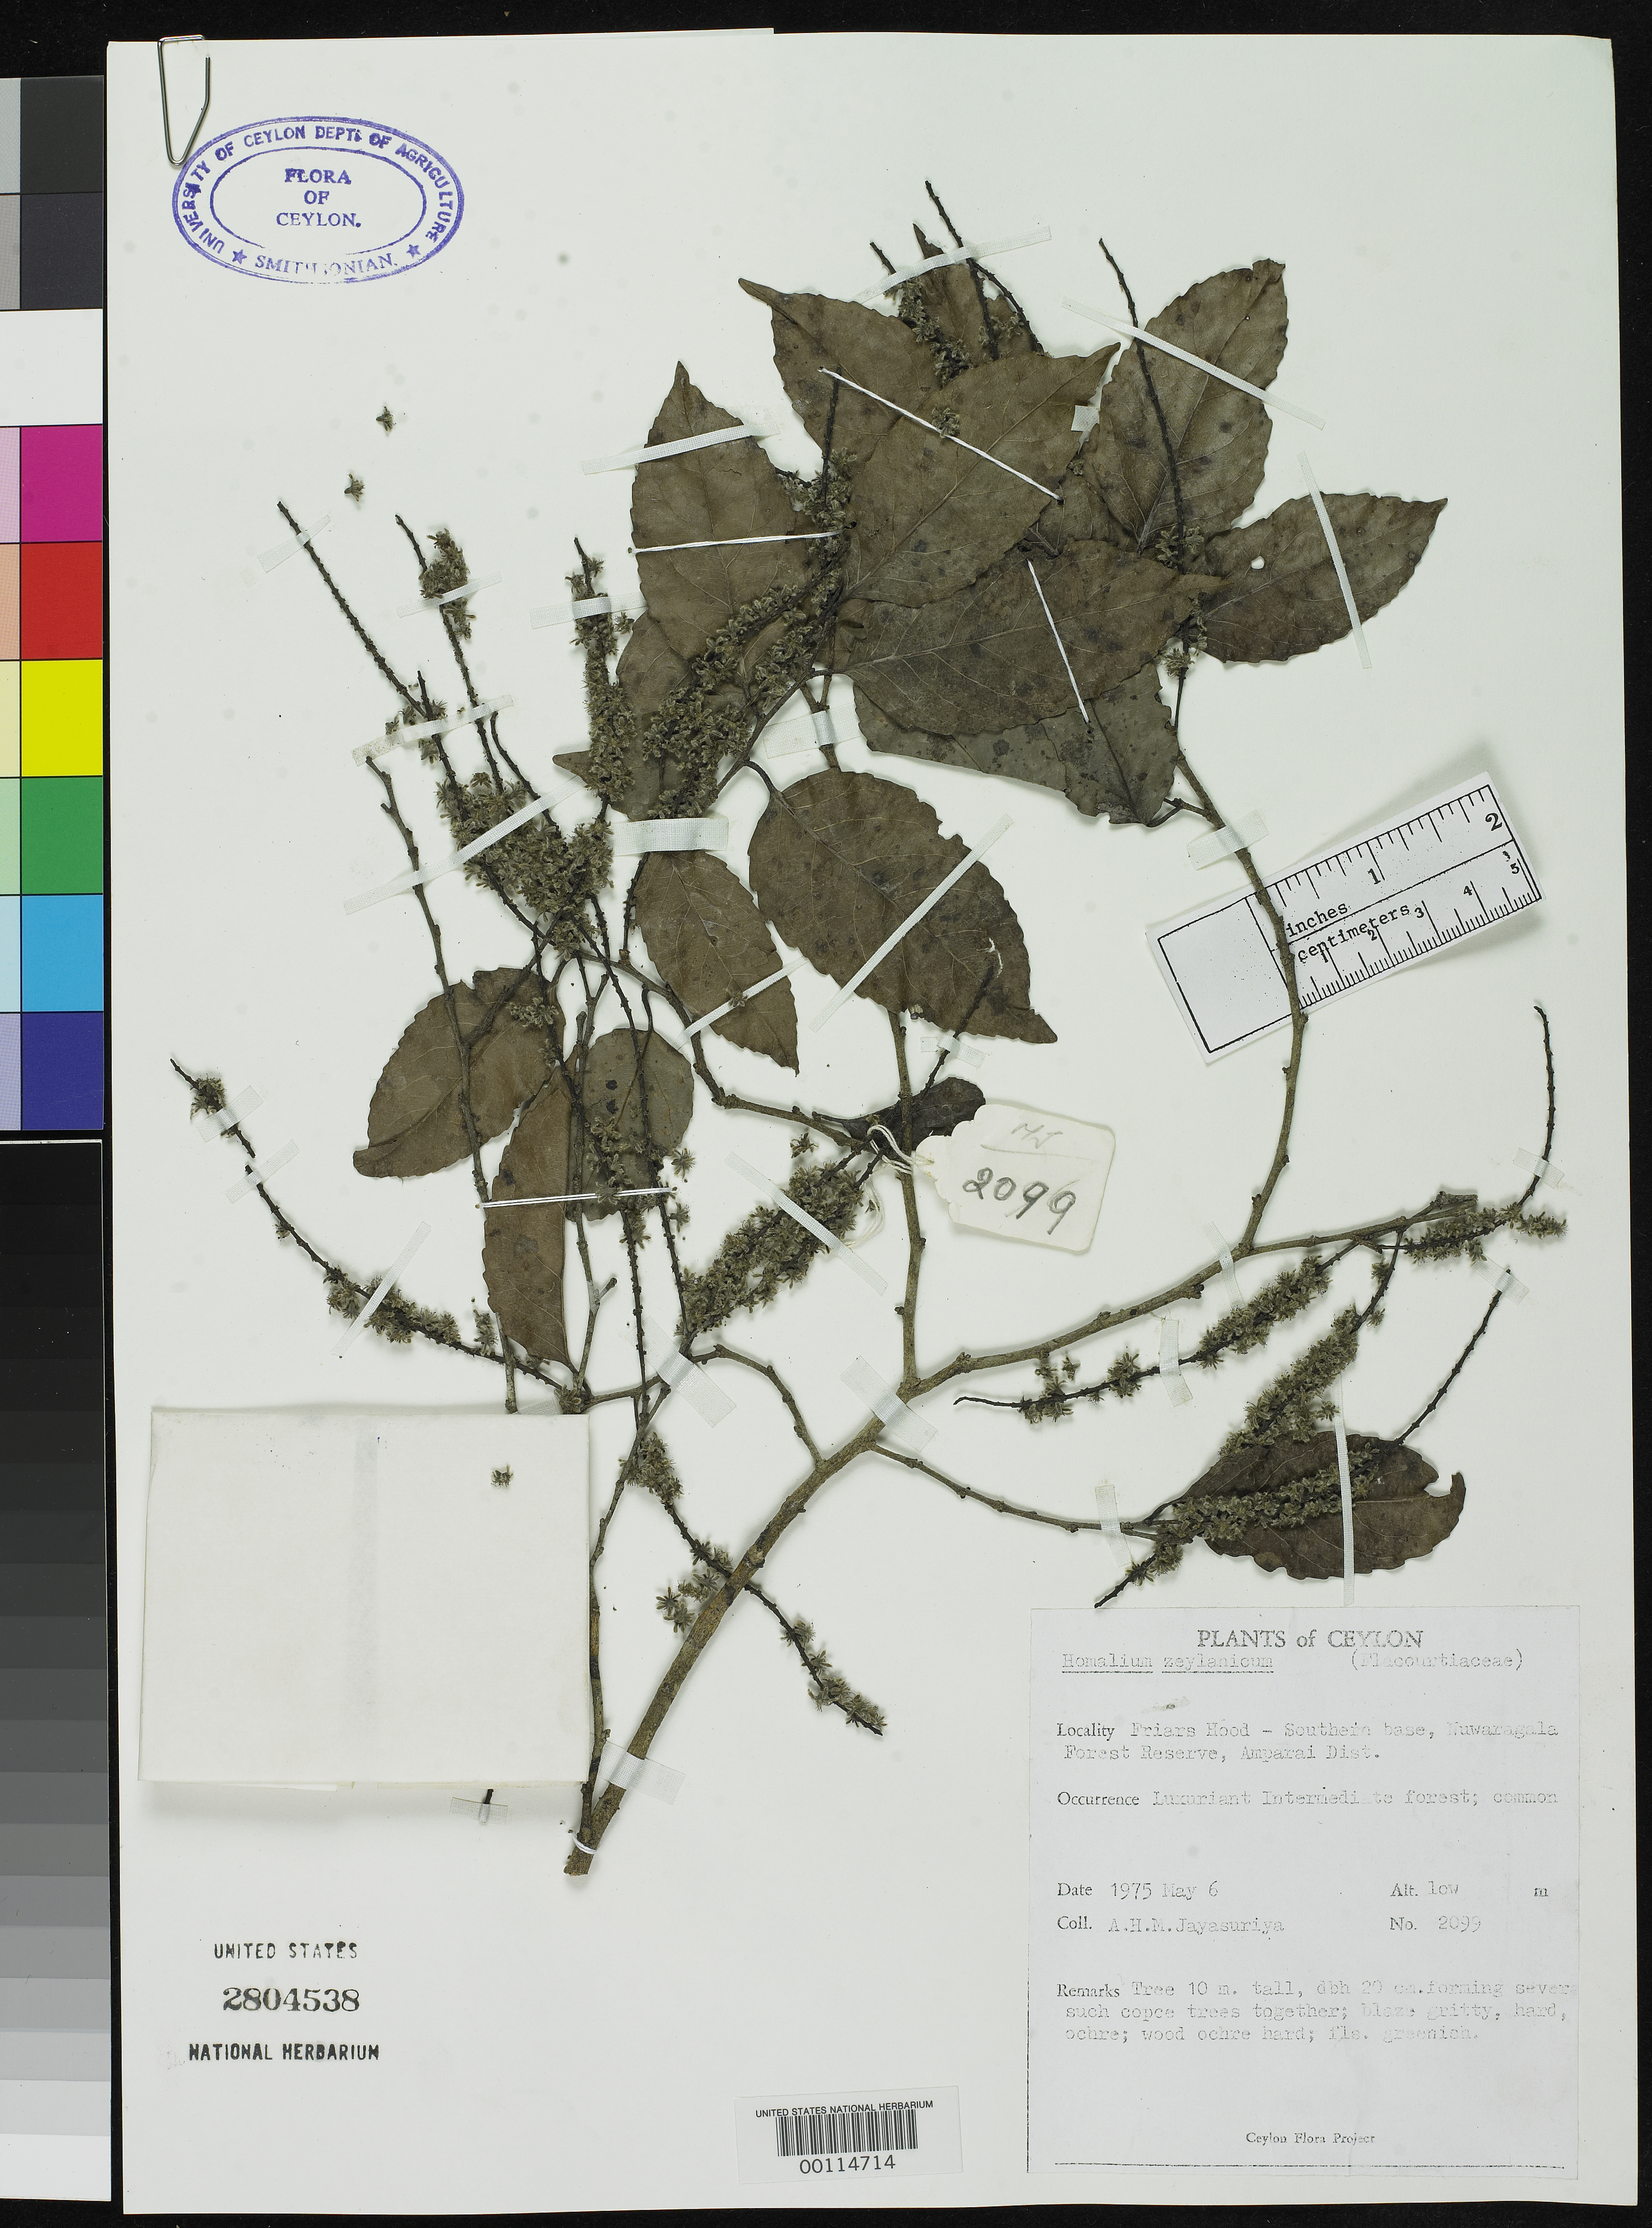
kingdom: Plantae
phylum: Tracheophyta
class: Magnoliopsida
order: Malpighiales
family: Salicaceae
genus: Homalium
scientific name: Homalium dewitii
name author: Kosterm.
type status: Isotype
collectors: A. H. Jayasuriya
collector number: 2099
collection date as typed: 06 May 1975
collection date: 1975-05-06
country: Sri Lanka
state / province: Eastern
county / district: Amparai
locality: Base of Friars Hood, Nuwaragale For. Res.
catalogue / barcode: US 2804538